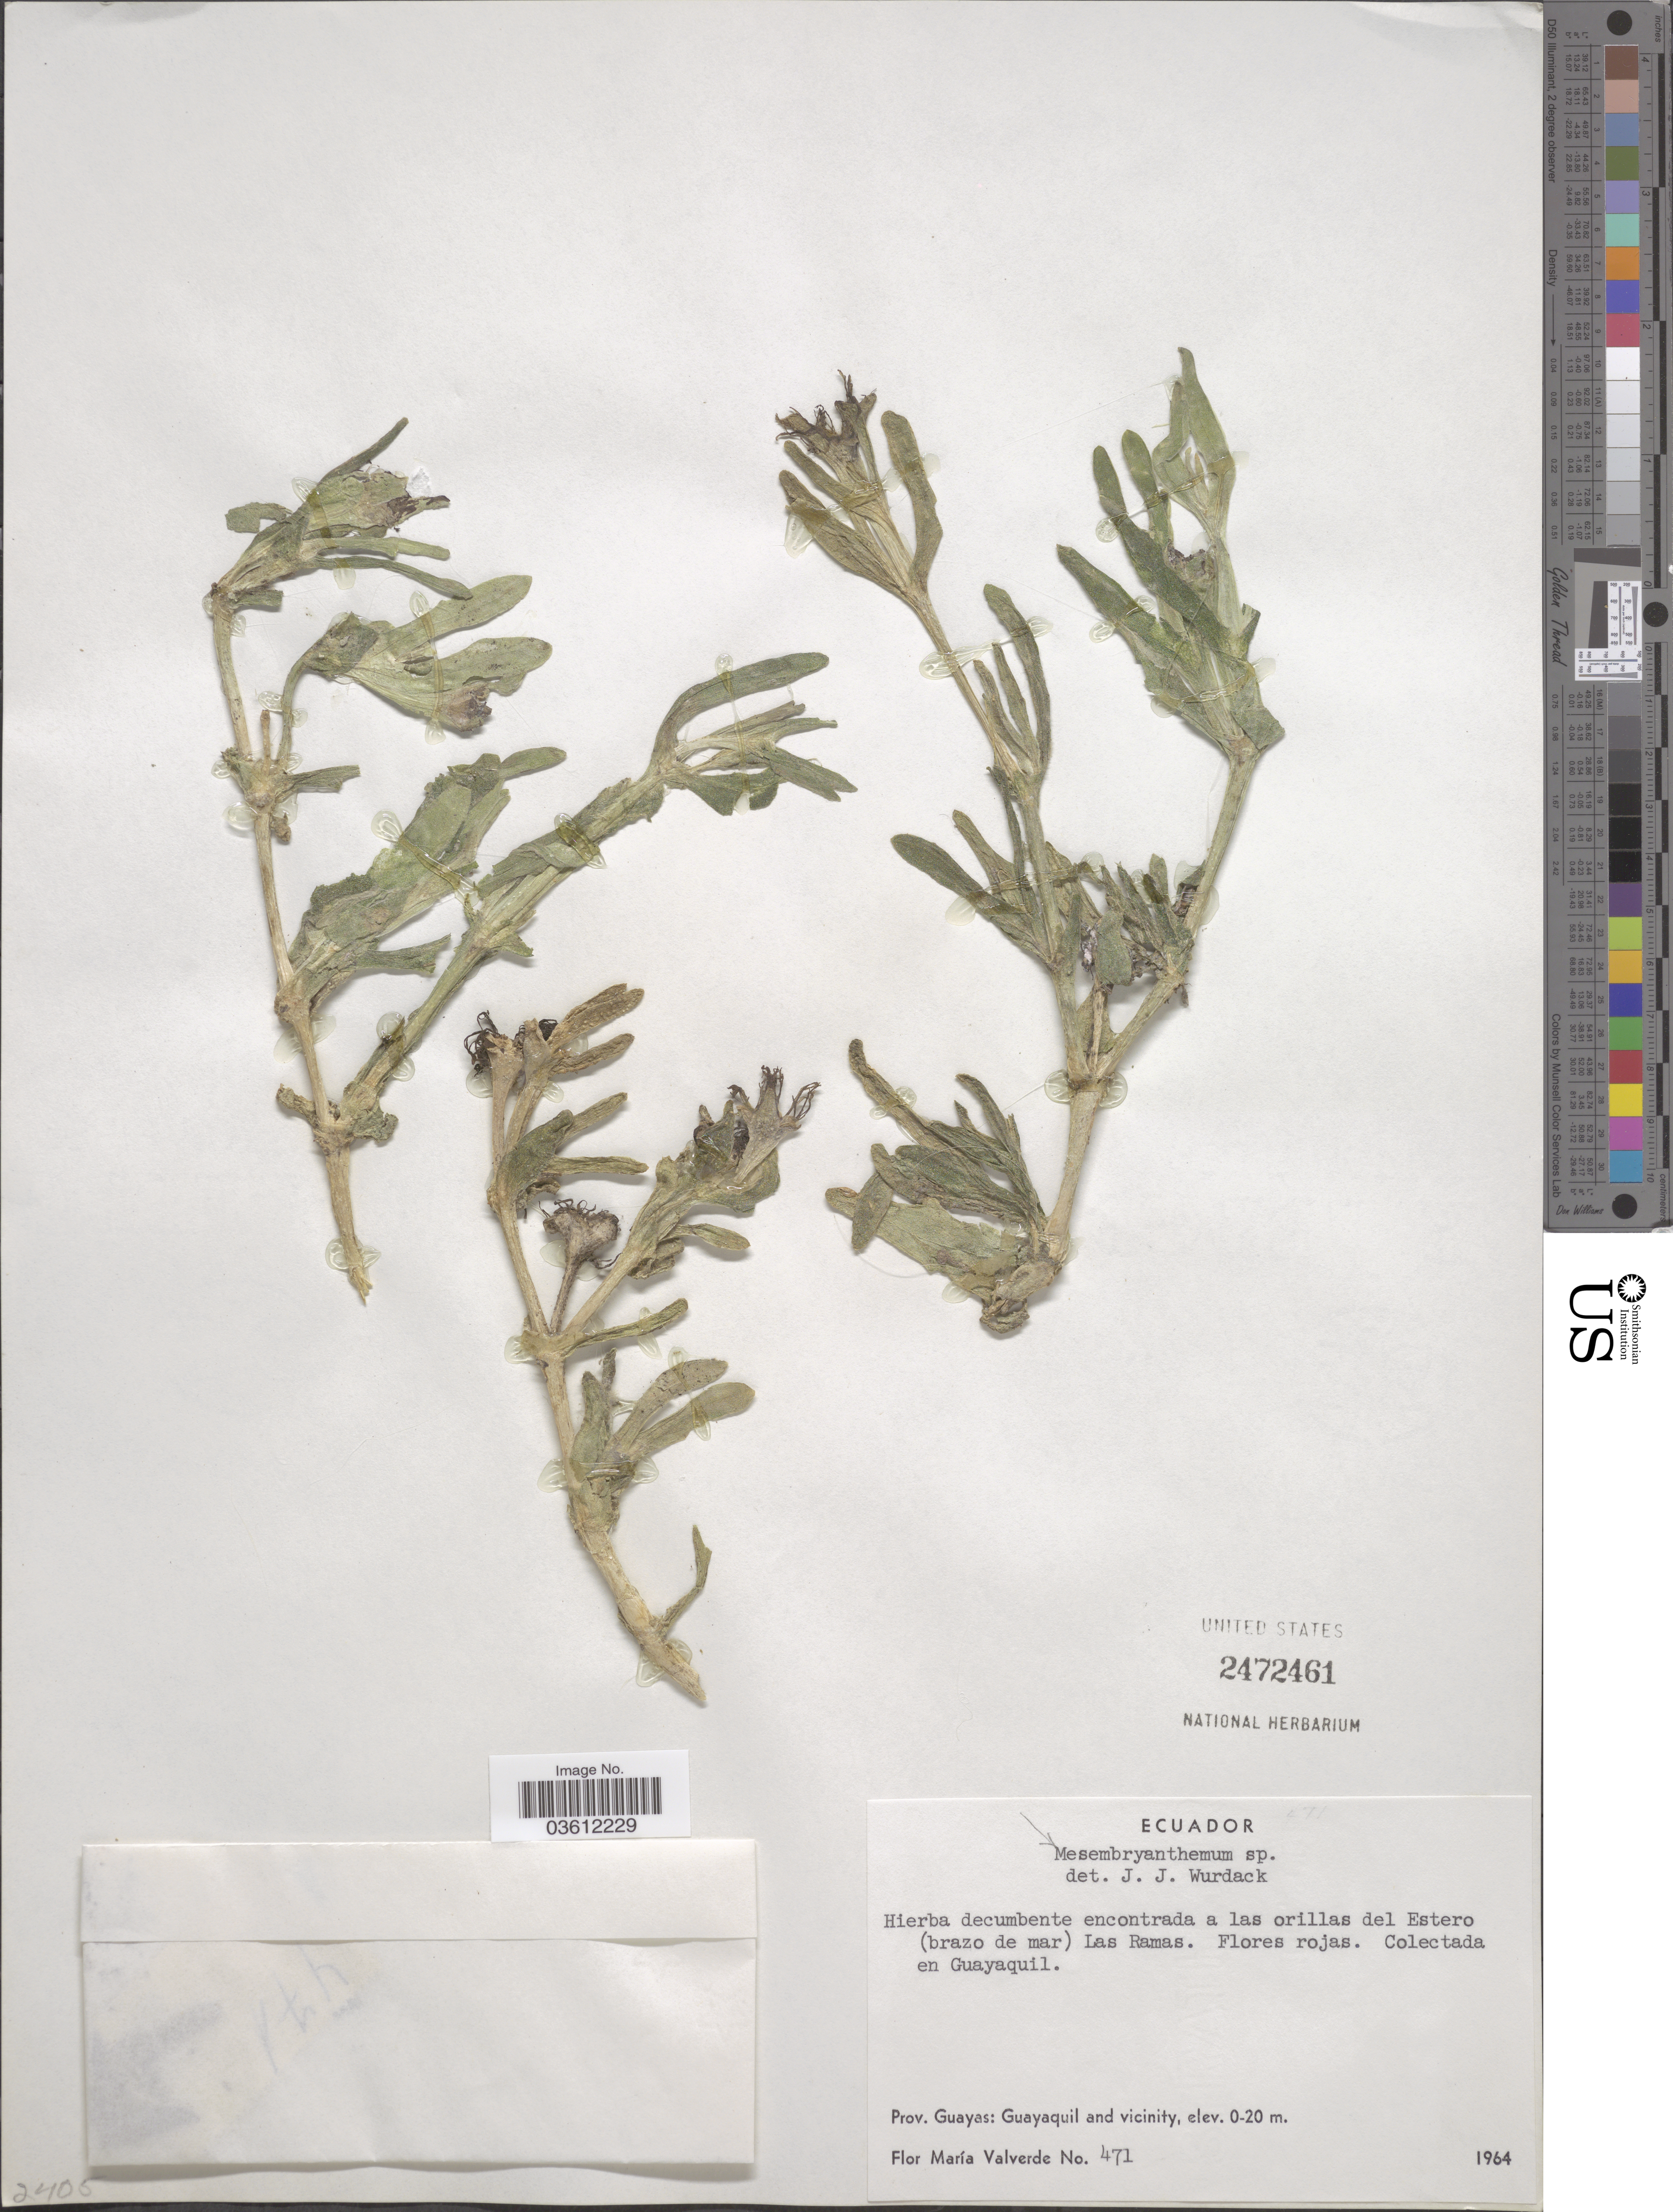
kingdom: Plantae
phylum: Tracheophyta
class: Magnoliopsida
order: Caryophyllales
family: Aizoaceae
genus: Mesembryanthemum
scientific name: Mesembryanthemum sp.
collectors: F. M. Valverde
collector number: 471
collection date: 1964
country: Ecuador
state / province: Guayas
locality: A las orillas del Estero (brazo de mar) Las Ramas. Guayaquil. Guayaquil and vicinity.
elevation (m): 0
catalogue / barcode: US 2472461